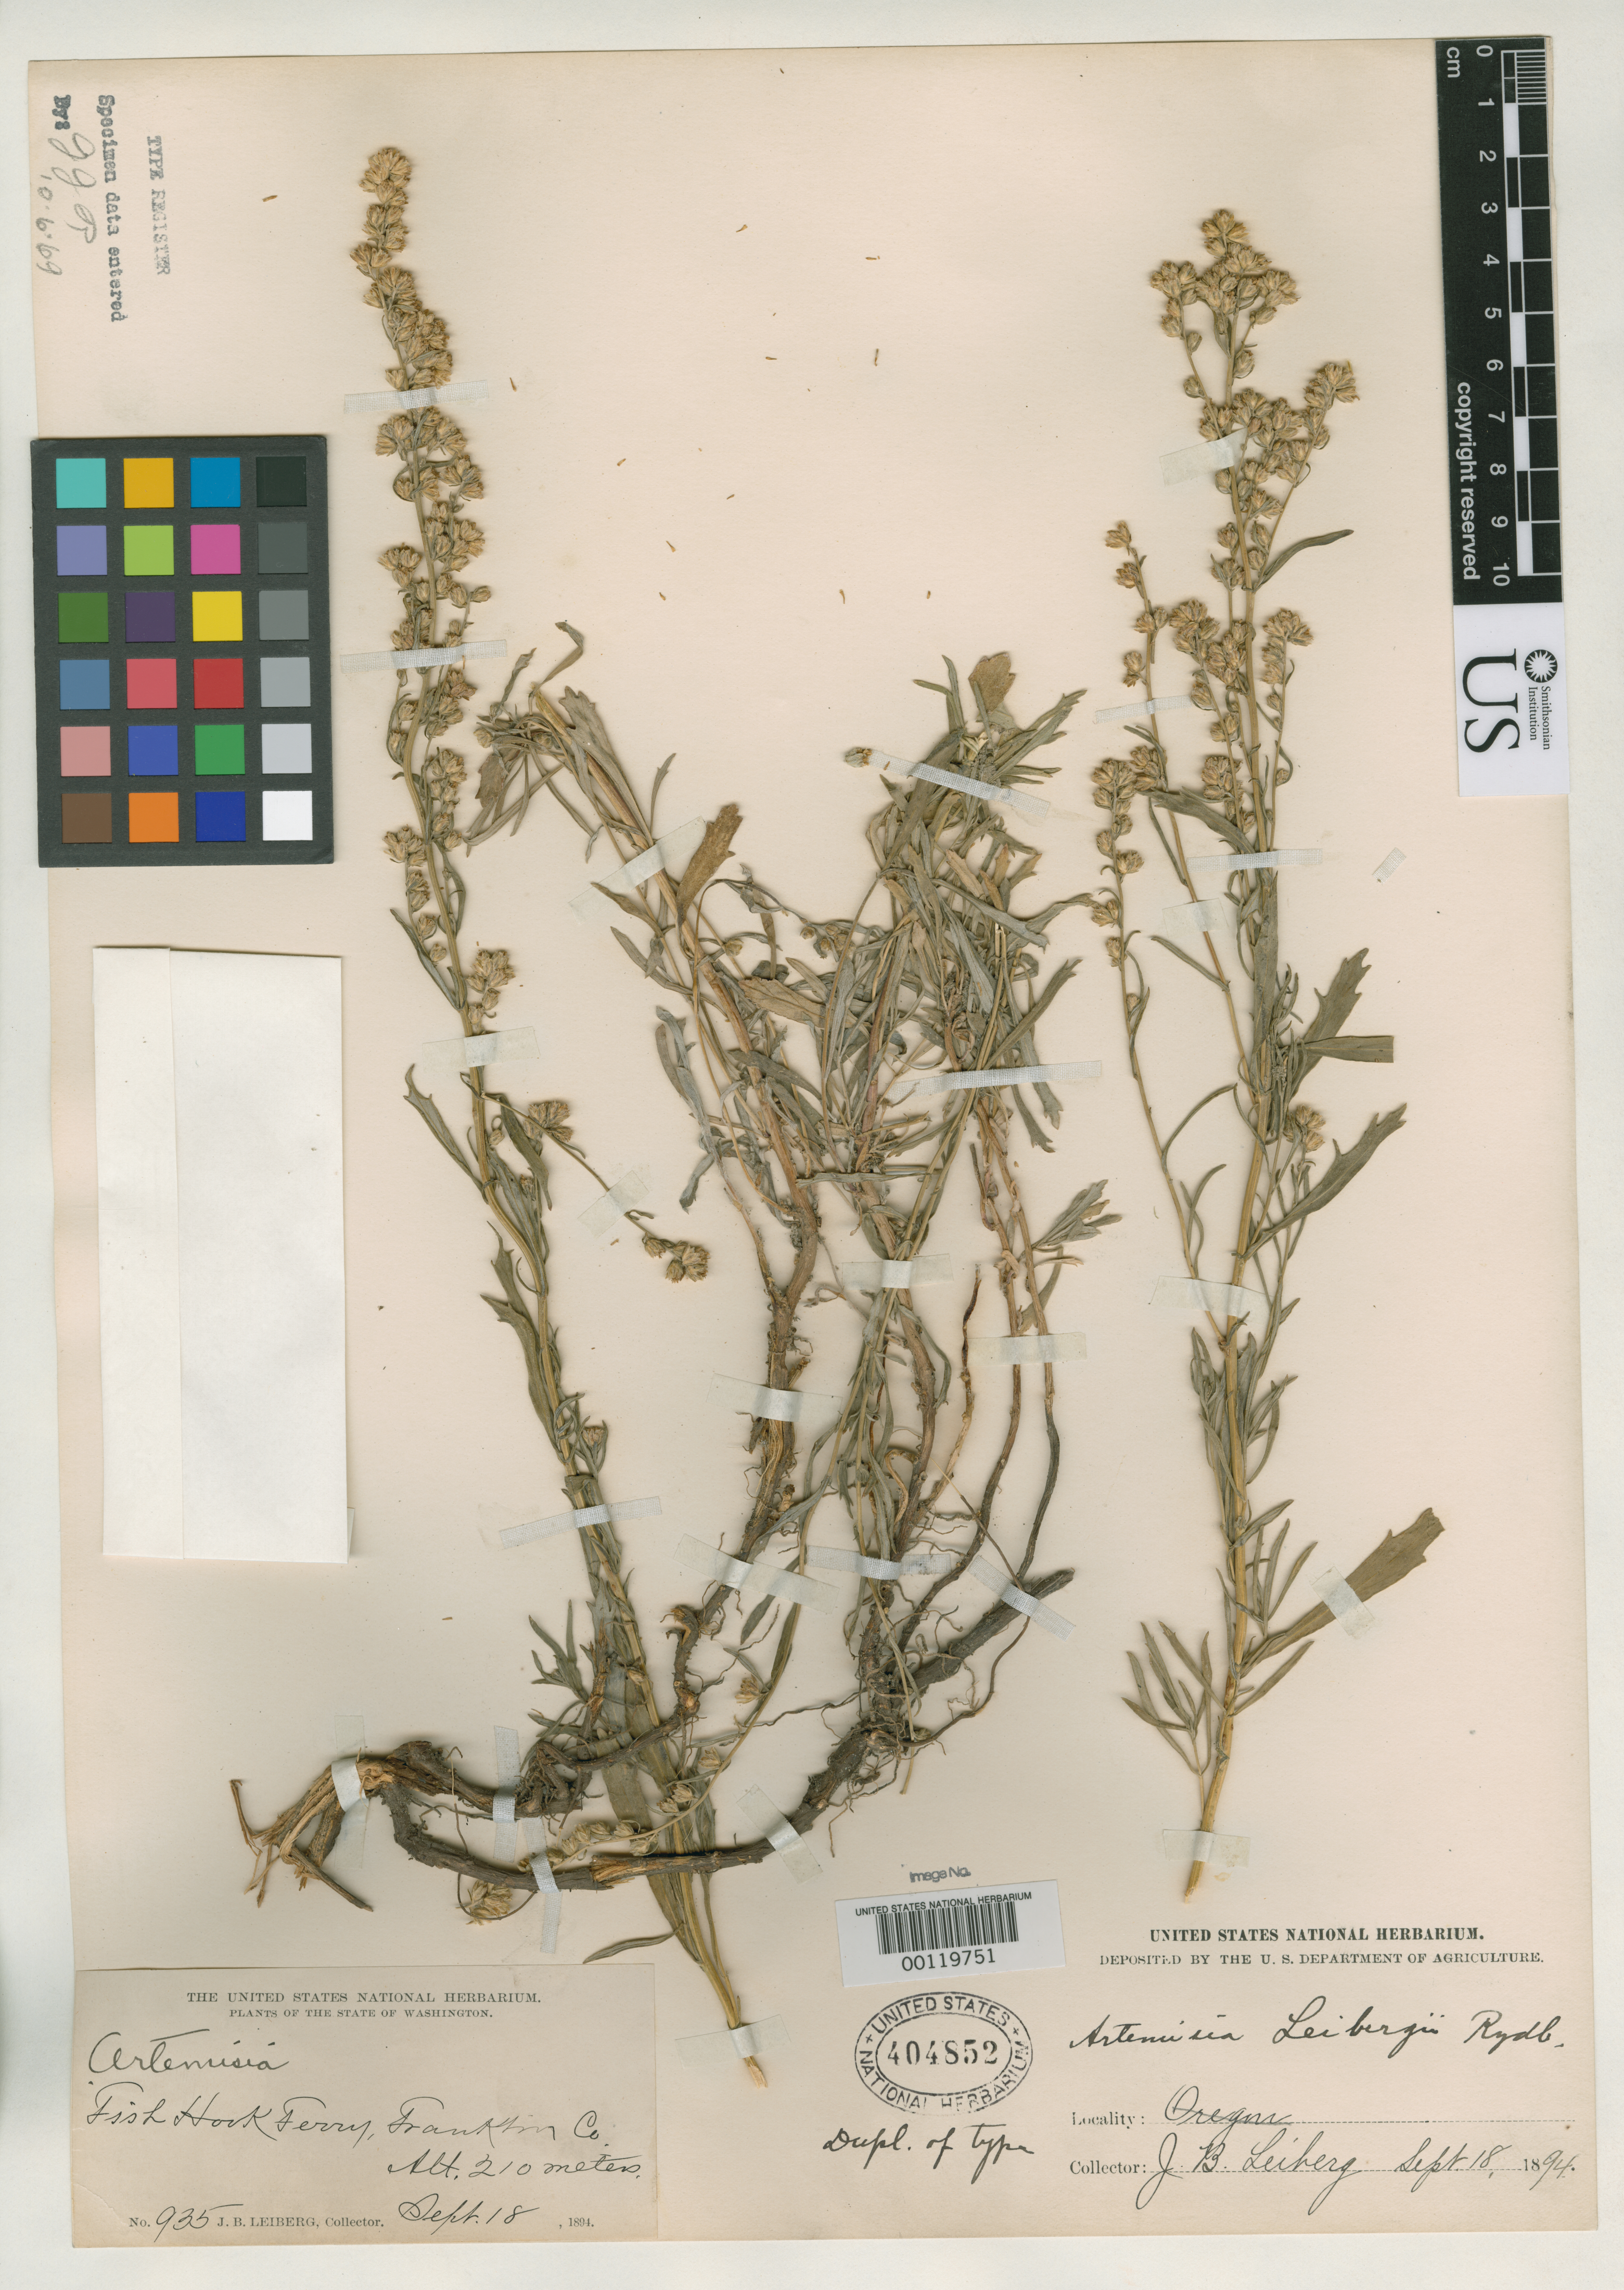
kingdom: Plantae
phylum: Tracheophyta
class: Magnoliopsida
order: Asterales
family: Asteraceae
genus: Artemisia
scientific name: Artemisia leibergii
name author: Rydb.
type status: Isotype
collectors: J. Leiberg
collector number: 935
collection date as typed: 18 Sep 1894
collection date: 1894-09-18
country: United States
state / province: Washington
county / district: Franklin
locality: Fish Hook Ferry.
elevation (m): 210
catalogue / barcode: US 404852